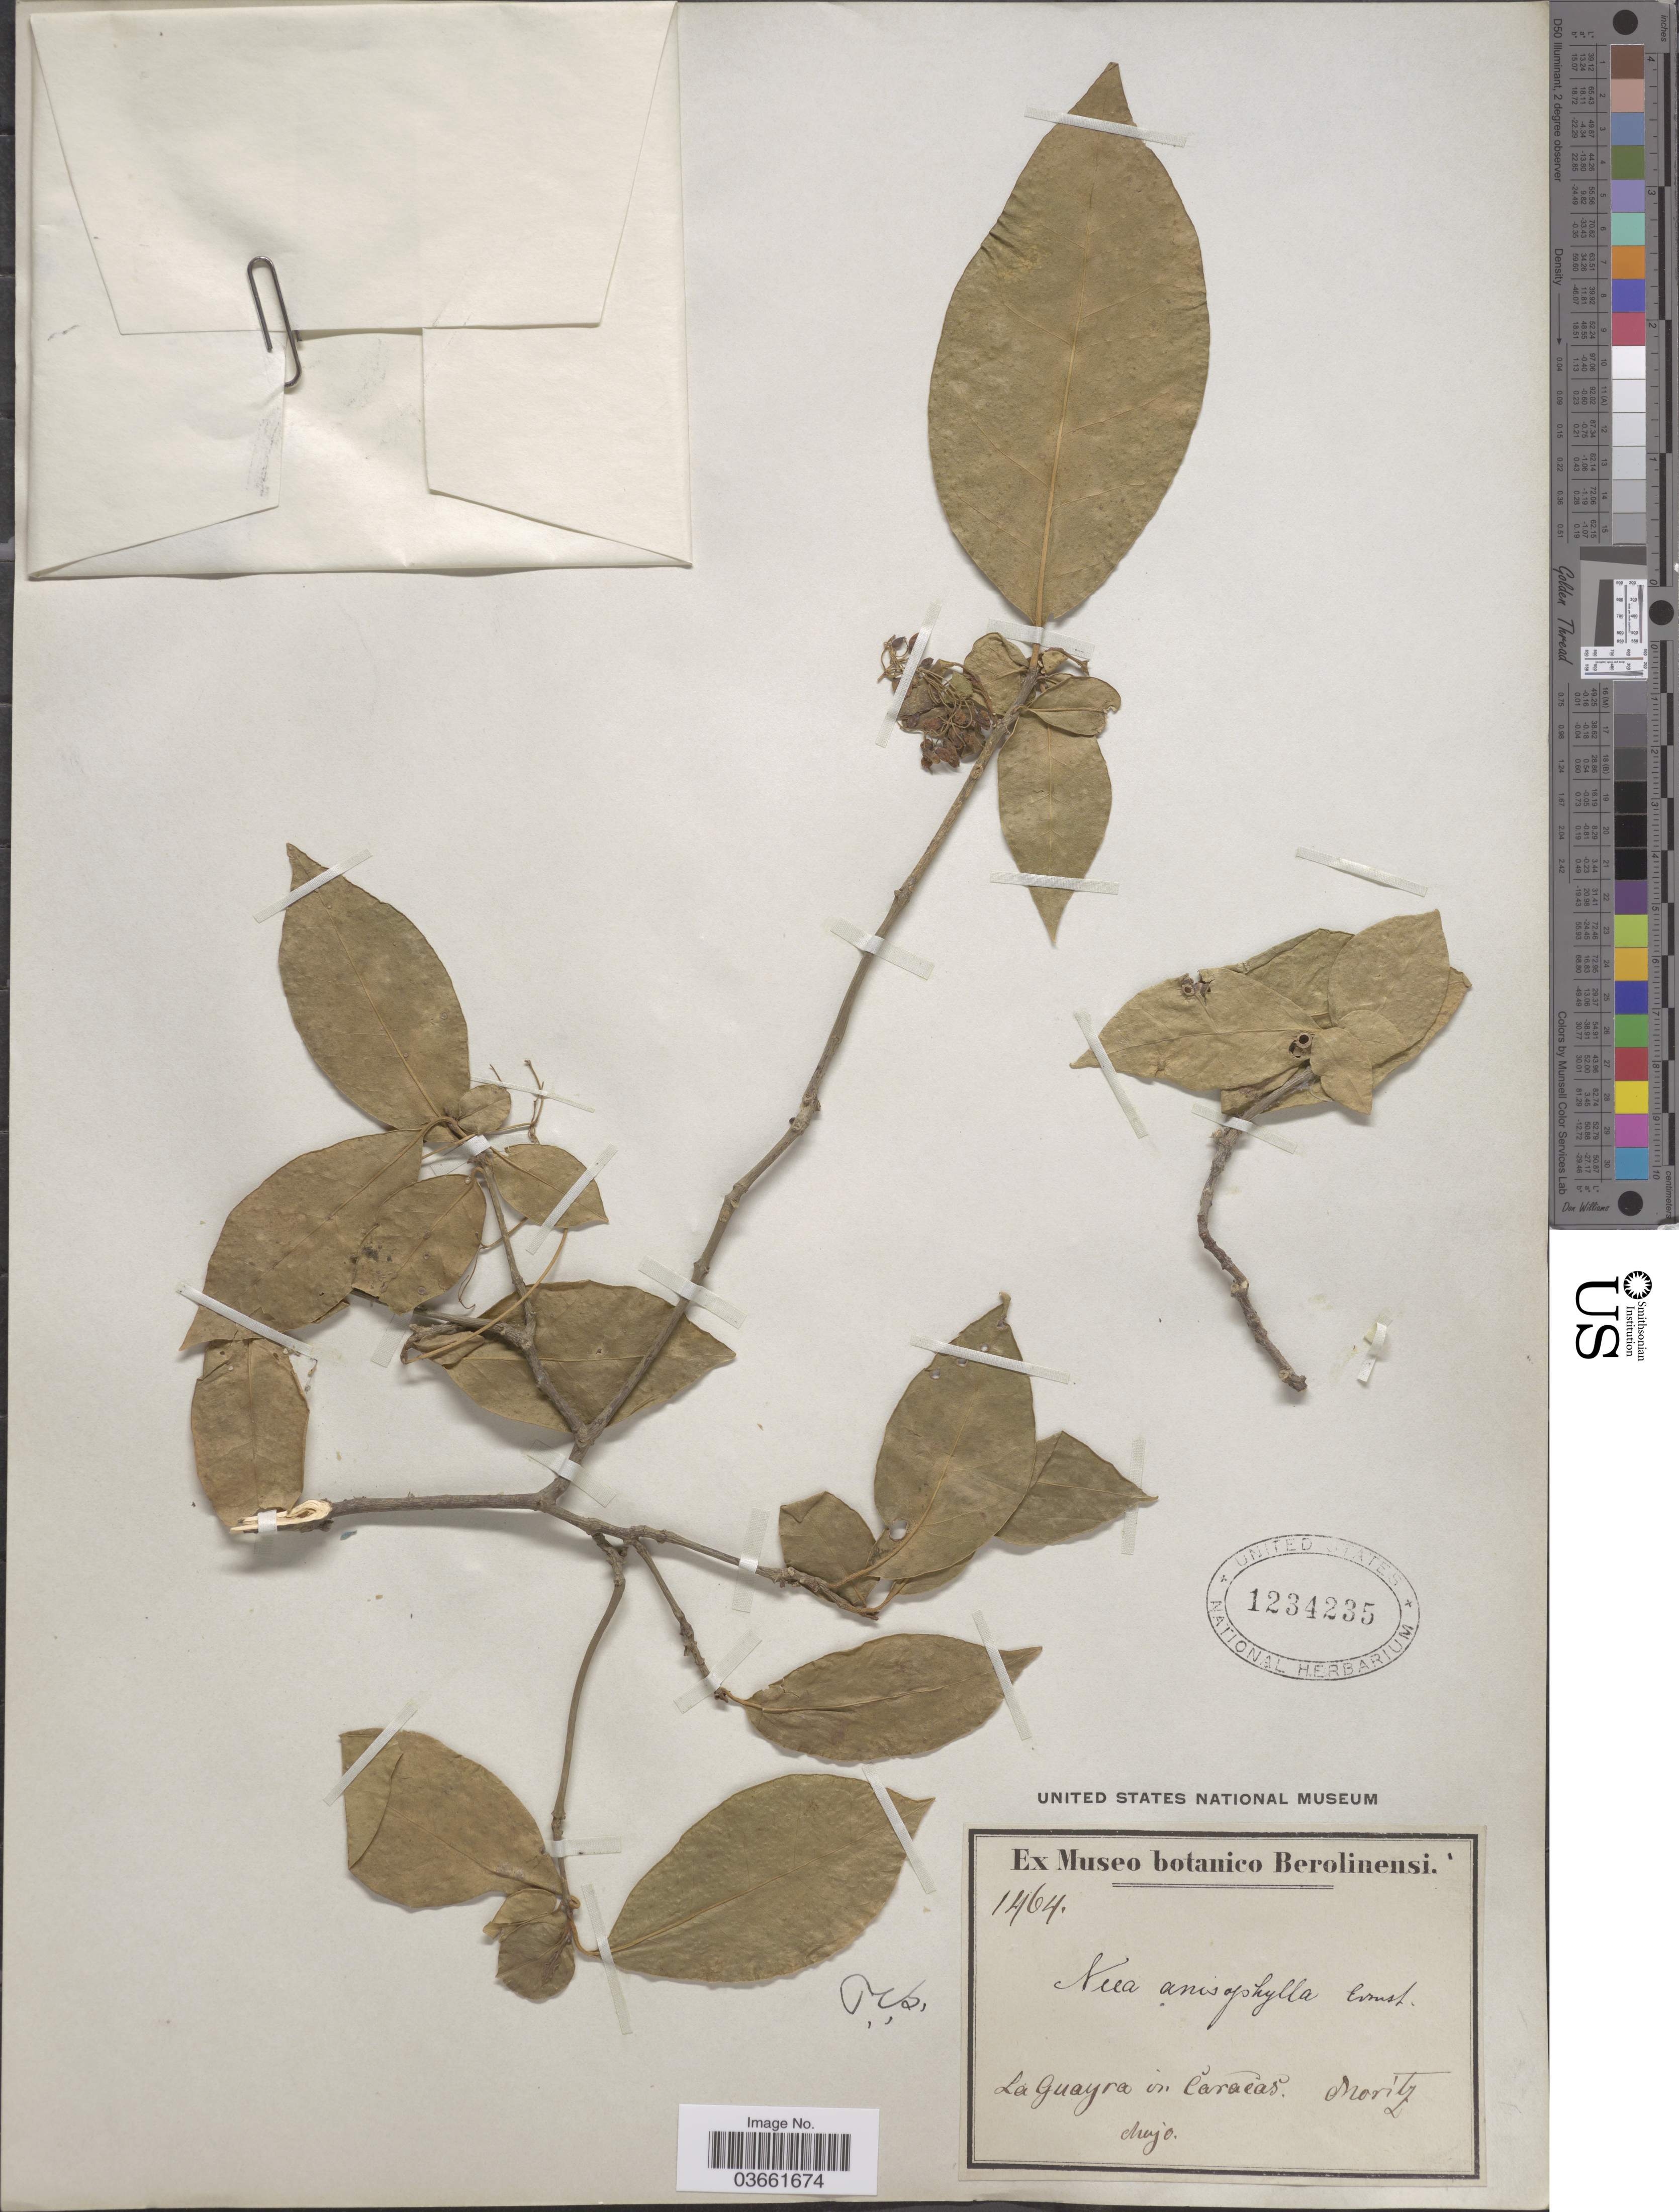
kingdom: Plantae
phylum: Tracheophyta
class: Magnoliopsida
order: Caryophyllales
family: Nyctaginaceae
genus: Neea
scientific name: Neea anisophylla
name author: Ernst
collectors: Moritz, --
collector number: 1464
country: Venezuela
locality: La Guayra in Caracas.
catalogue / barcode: US 1234235